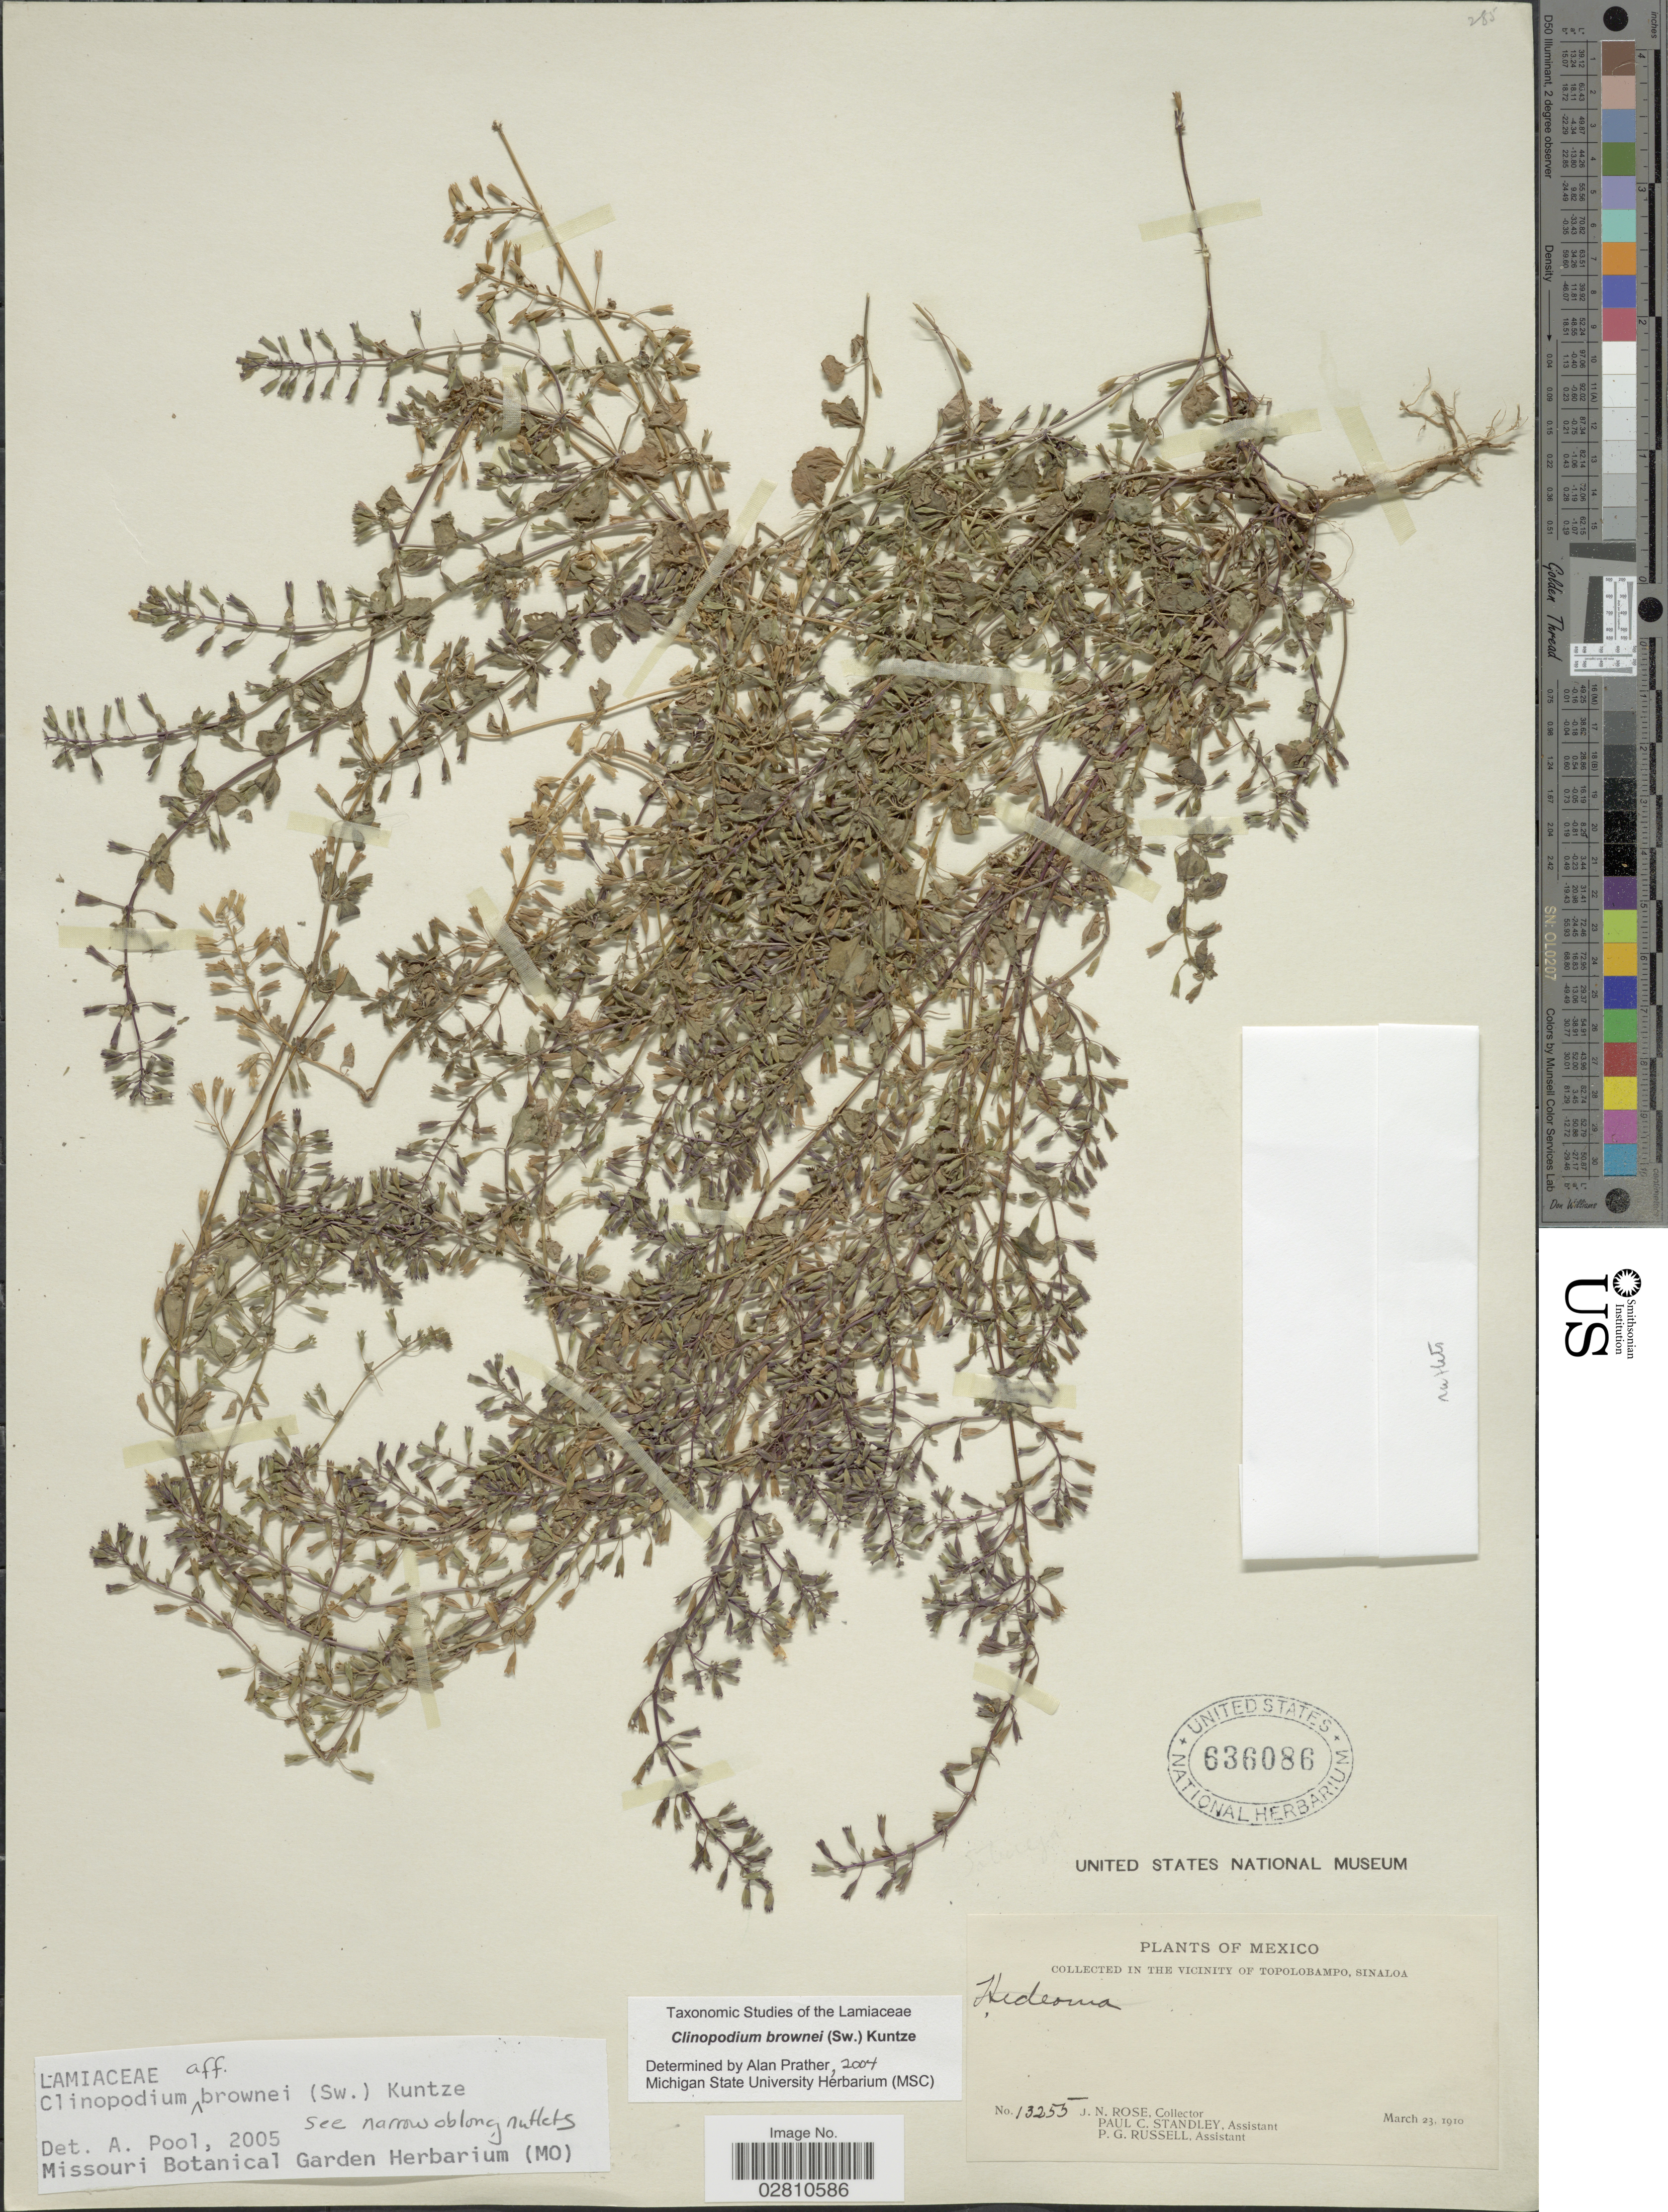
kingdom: Plantae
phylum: Tracheophyta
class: Magnoliopsida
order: Lamiales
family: Lamiaceae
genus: Clinopodium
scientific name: Clinopodium brownei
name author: (Sw.) Kuntze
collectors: J. N. Rose, P. C. Standley & P. G. Russell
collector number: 13255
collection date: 1910-03-23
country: Mexico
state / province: Sinaloa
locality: Vicinity of Topolobampo.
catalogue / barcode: US 636086